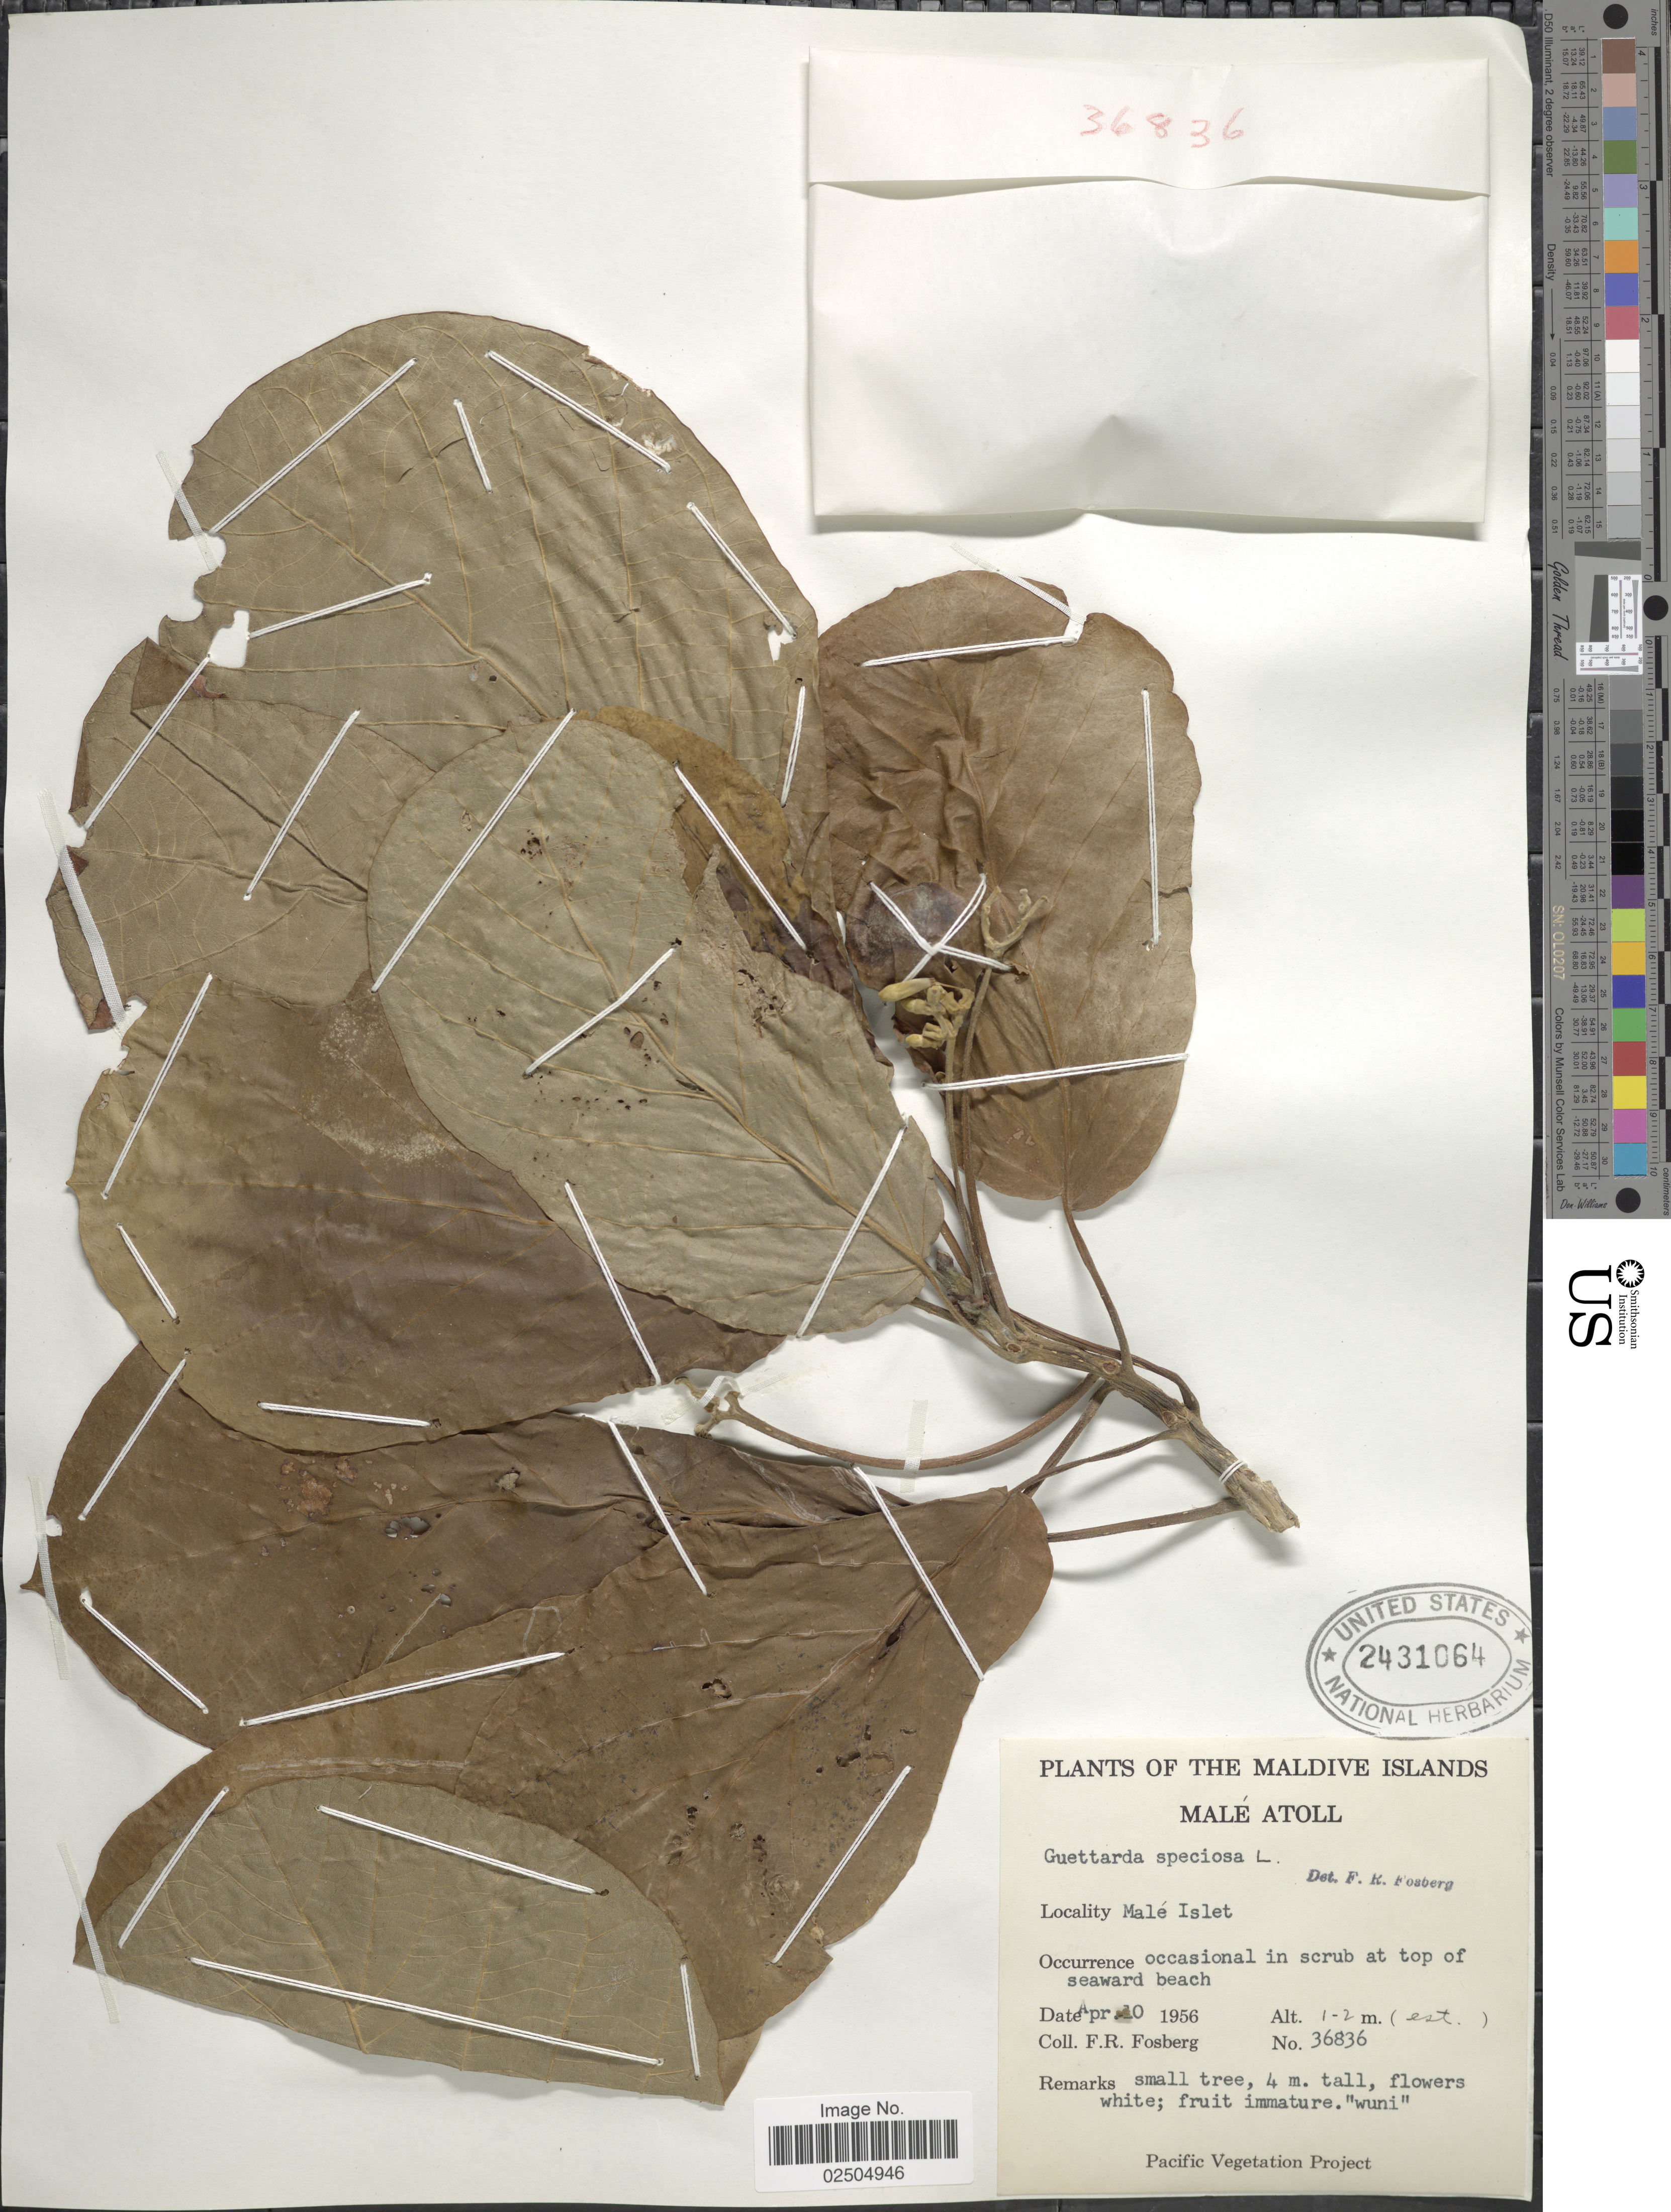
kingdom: Plantae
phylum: Tracheophyta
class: Magnoliopsida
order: Gentianales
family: Rubiaceae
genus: Guettarda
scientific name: Guettarda speciosa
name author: L.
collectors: F. R. Fosberg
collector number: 36836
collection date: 1956-04-10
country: Maldive Islands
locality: The Maldive Islands, Male Atoll, Male Islet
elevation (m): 1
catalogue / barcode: US 2431064